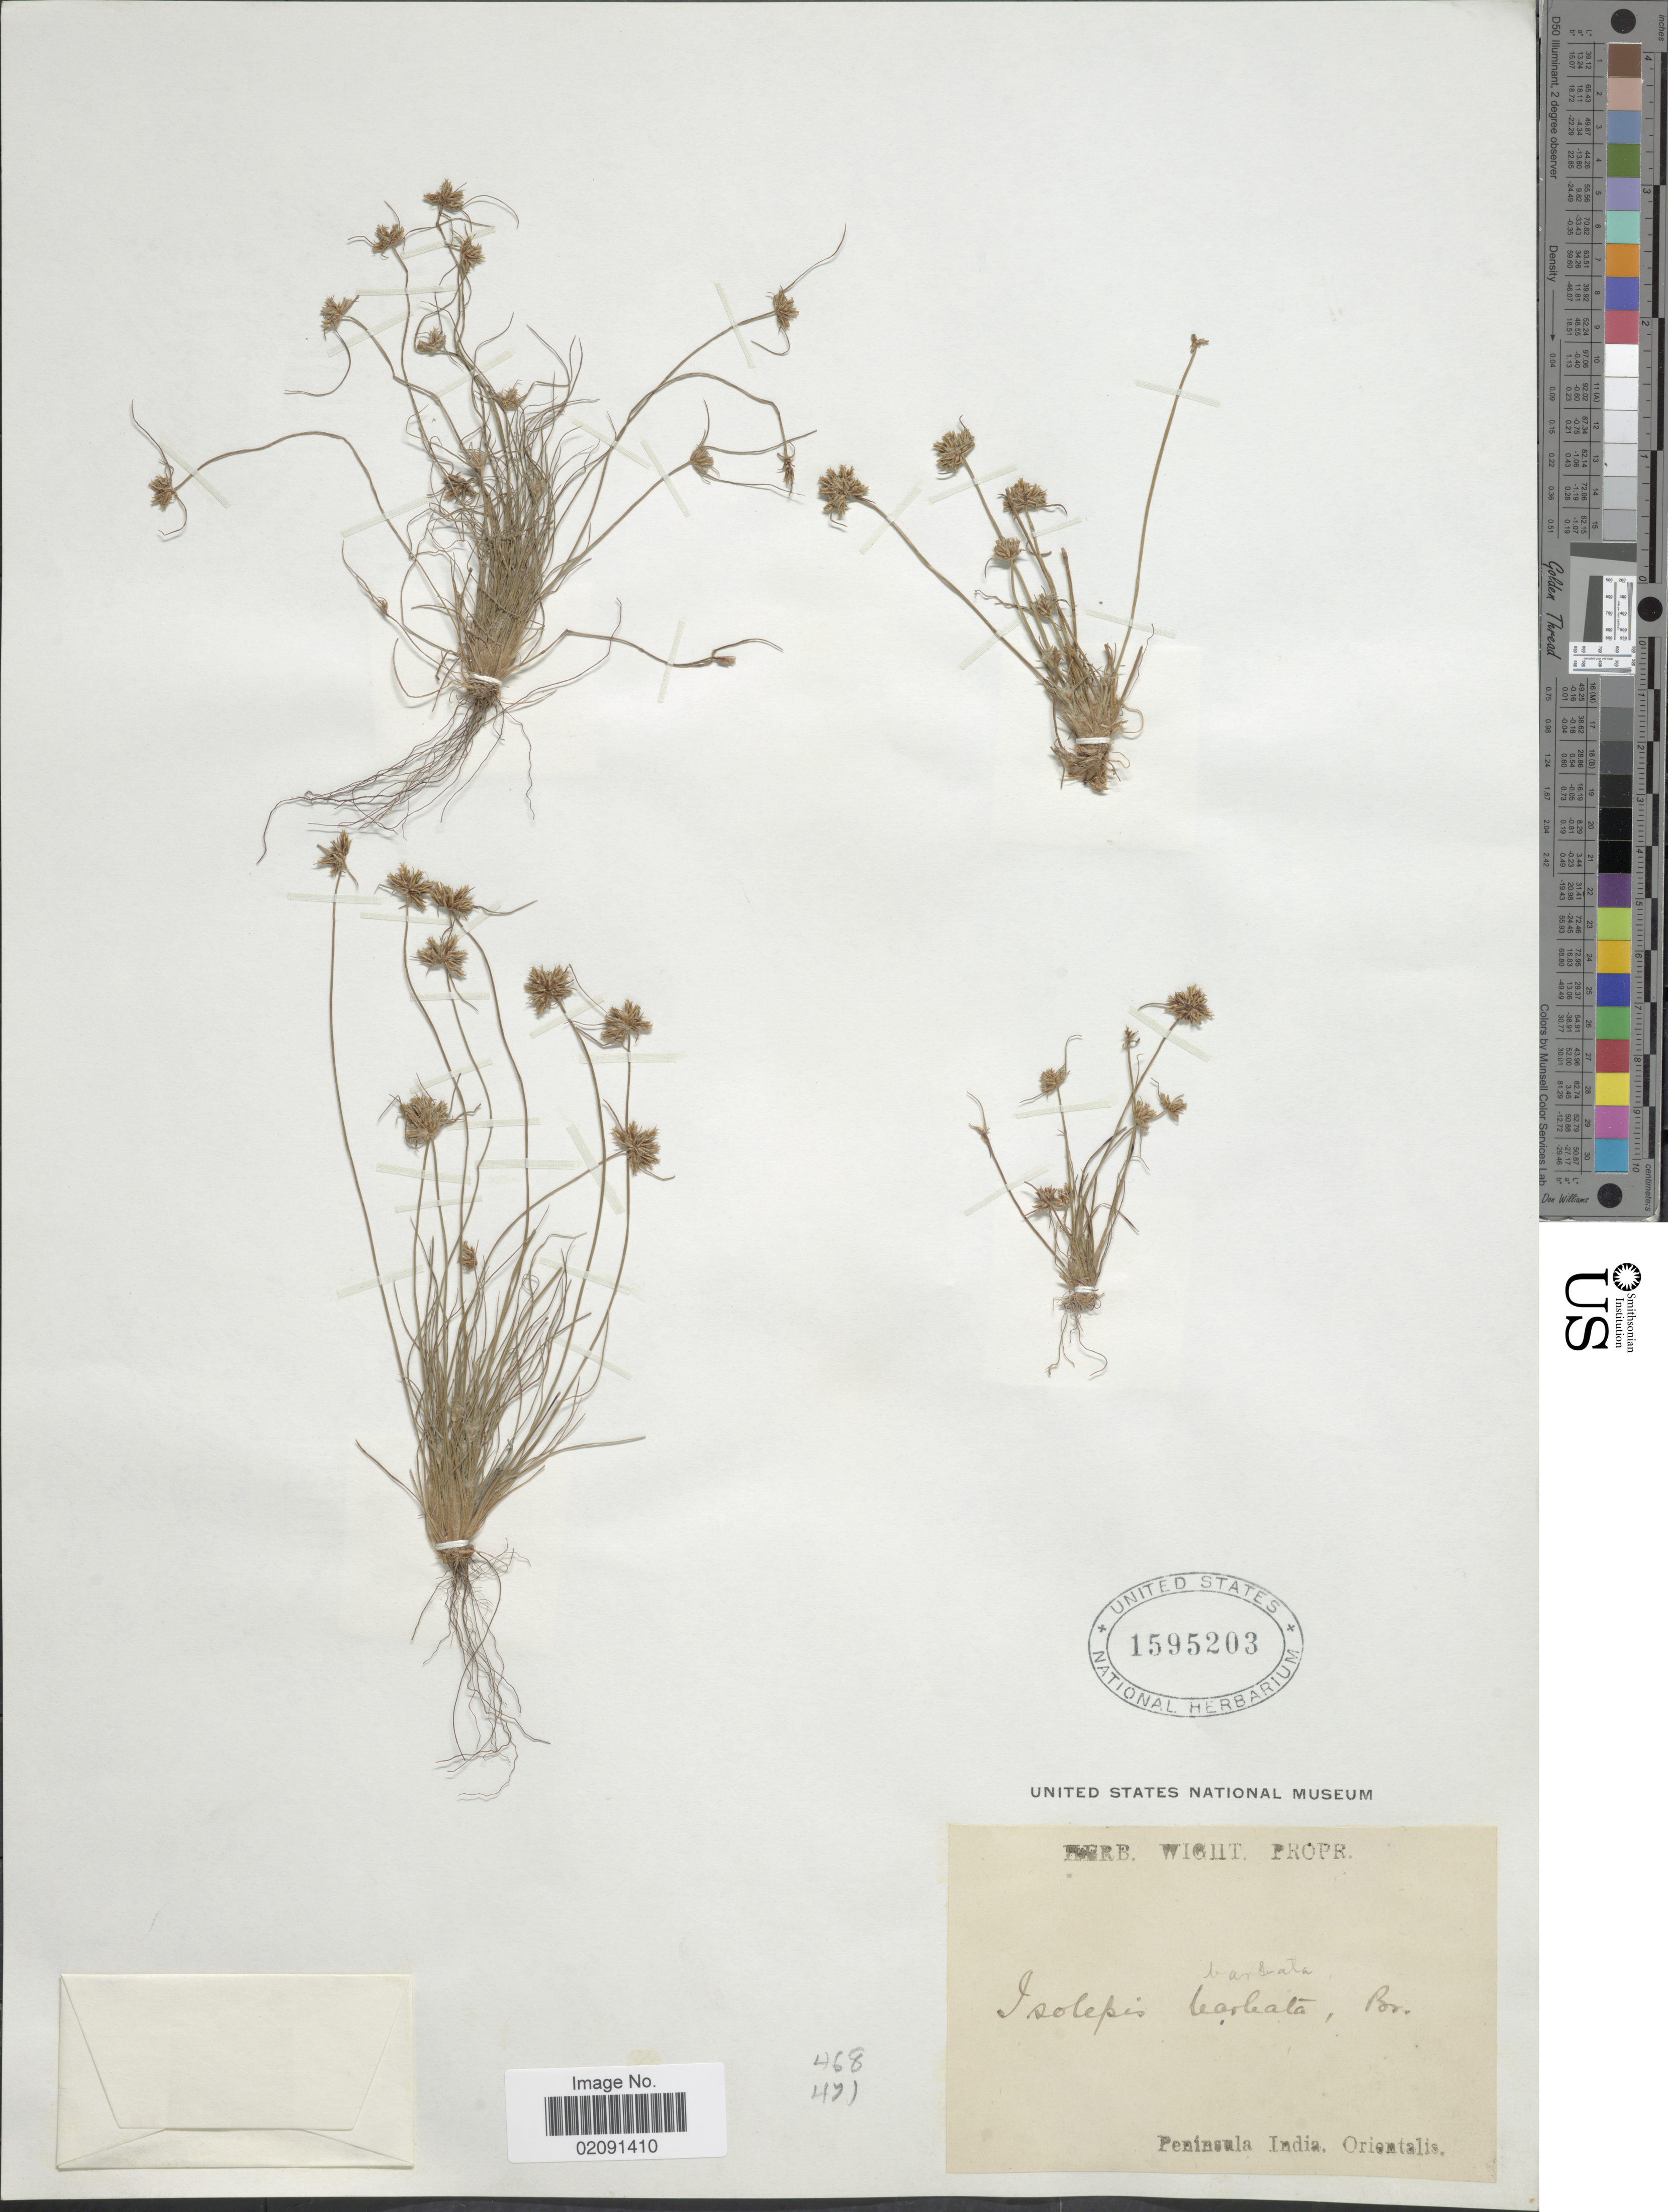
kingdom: Plantae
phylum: Tracheophyta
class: Liliopsida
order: Poales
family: Cyperaceae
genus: Bulbostylis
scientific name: Bulbostylis barbata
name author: (Rottb.) C.B. Clarke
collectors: ex Herb. Wight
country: India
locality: Peninsula India Orientalis.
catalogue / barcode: US 1595203